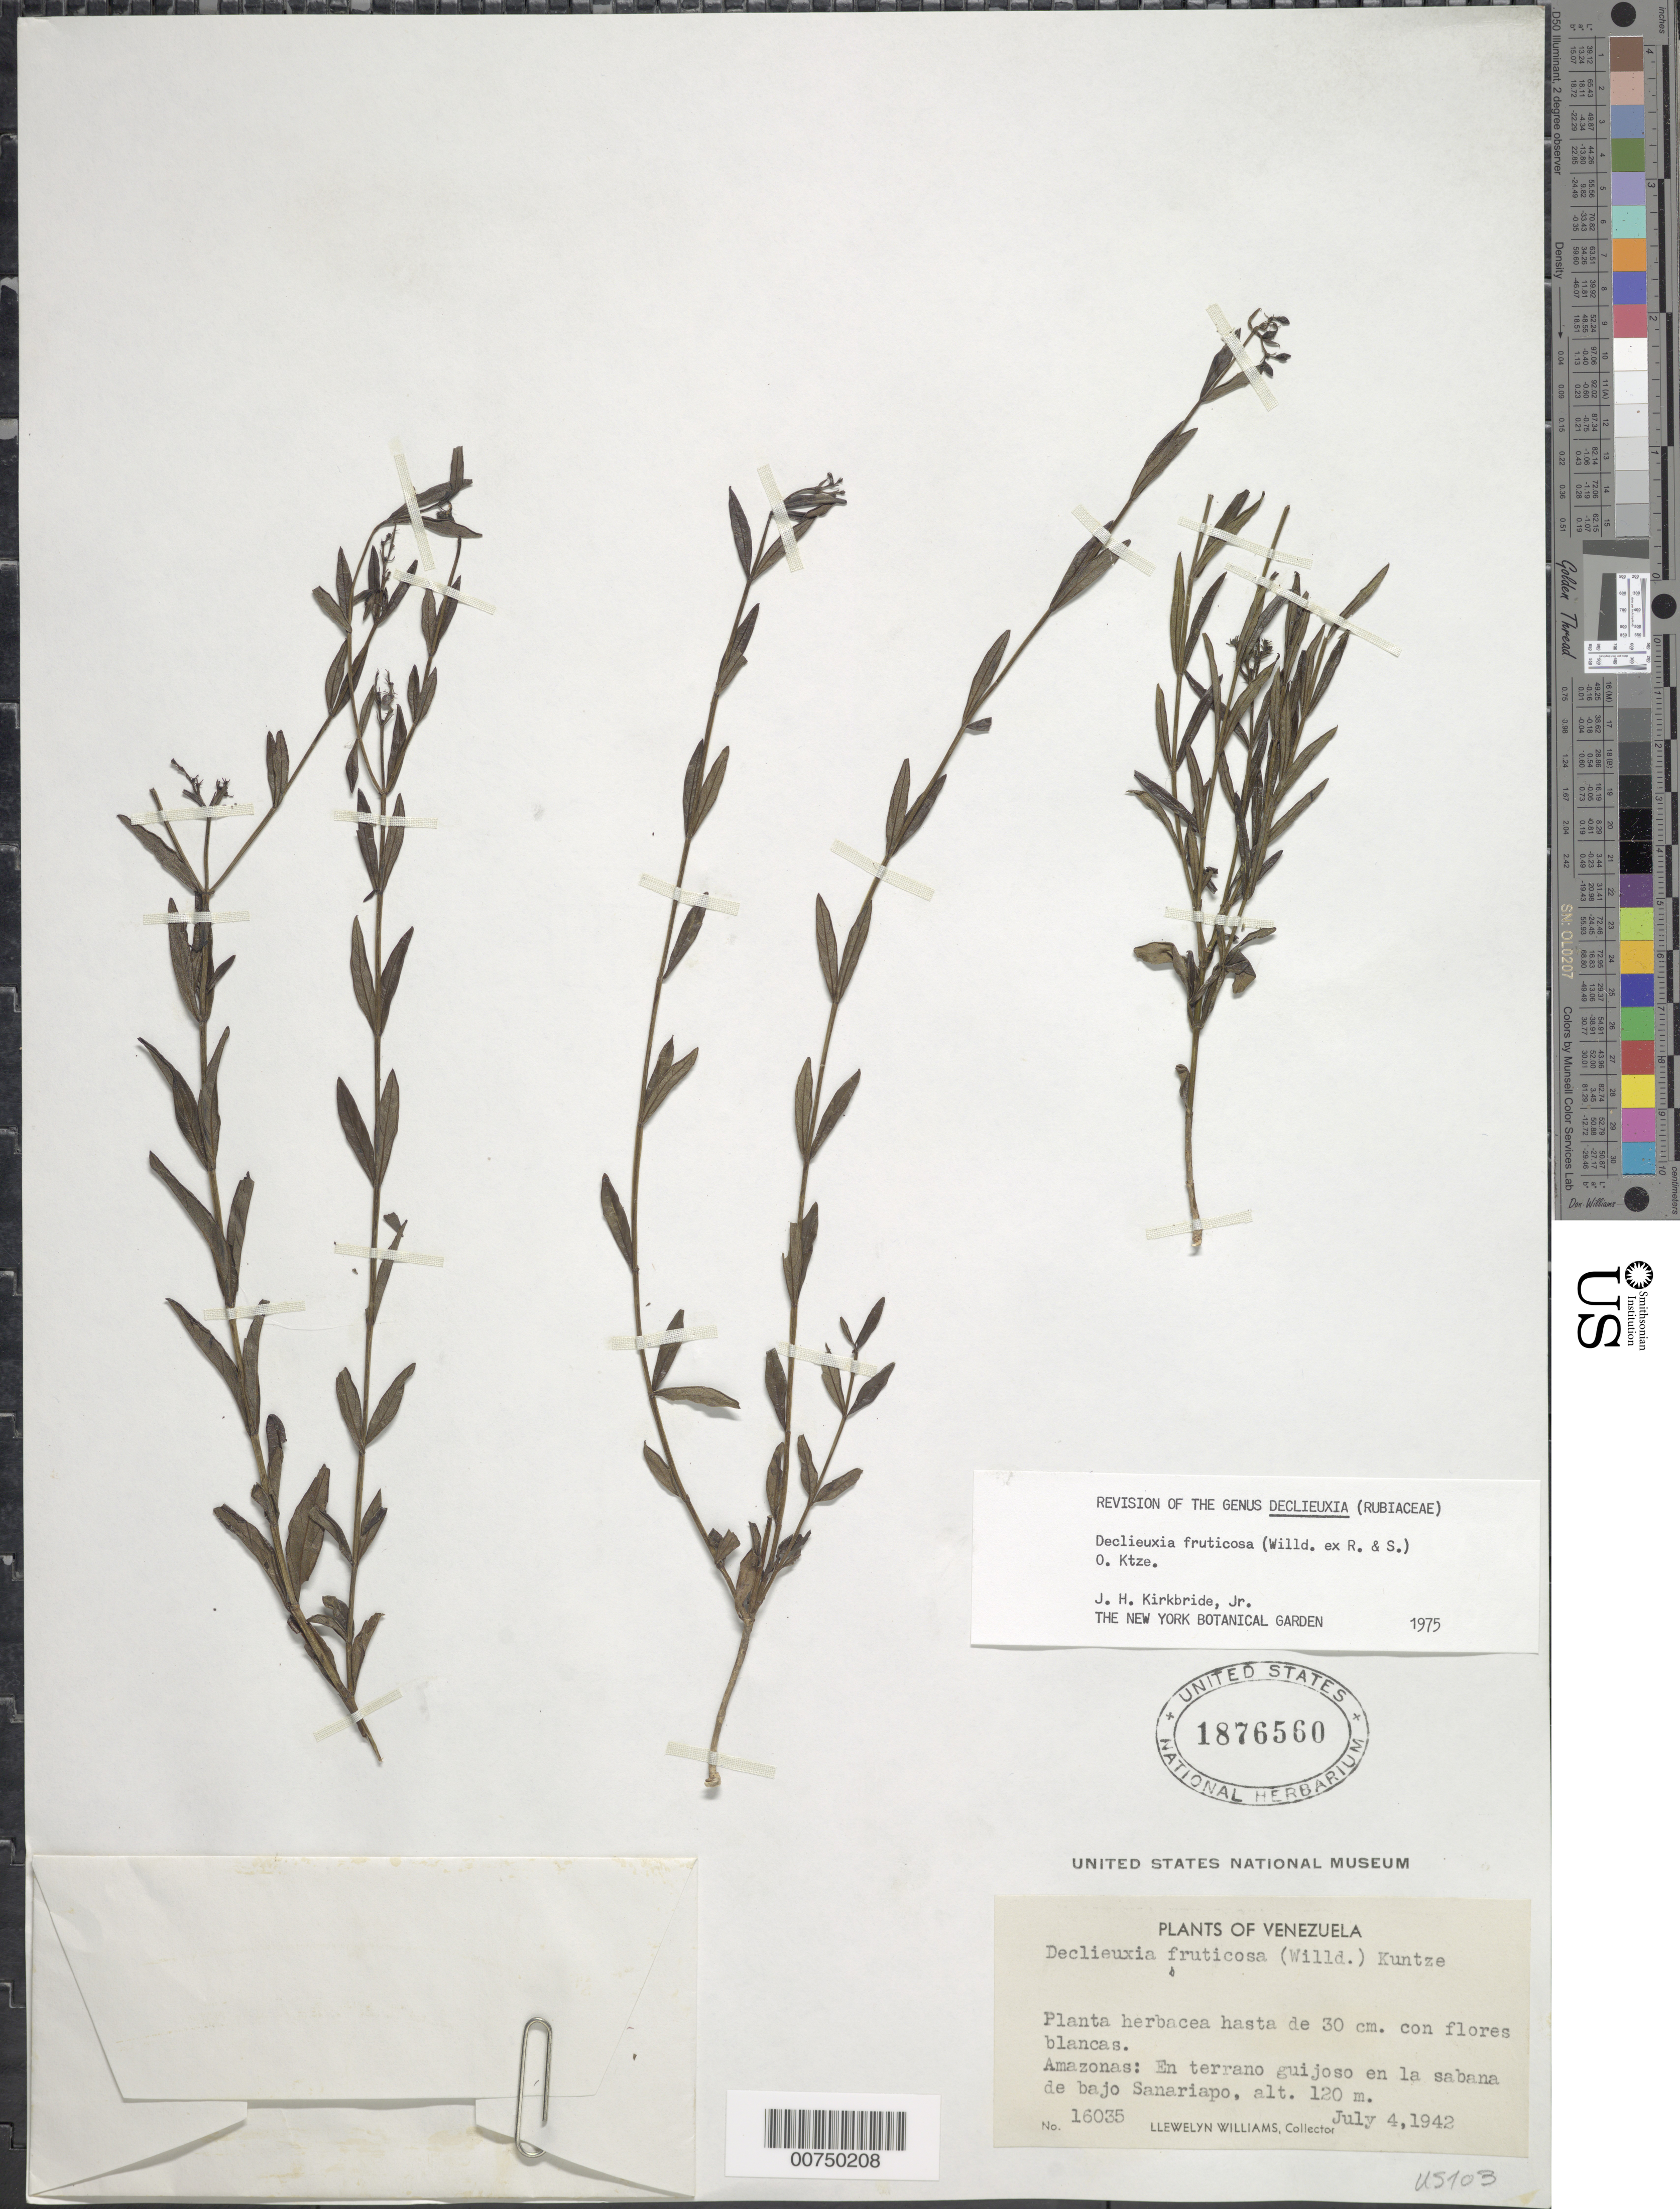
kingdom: Plantae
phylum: Tracheophyta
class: Magnoliopsida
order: Gentianales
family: Rubiaceae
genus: Declieuxia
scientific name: Declieuxia fruticosa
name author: (Willd. ex Roem. & Schult.) Kuntze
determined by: Kirkbride, J. H.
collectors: Ll. Williams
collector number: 16035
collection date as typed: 4-Jul-42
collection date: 1942-07-04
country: Venezuela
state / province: Amazonas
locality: Sanariapo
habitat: Terreno guijoso en la sabana de bajo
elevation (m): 120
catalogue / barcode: US 1876560